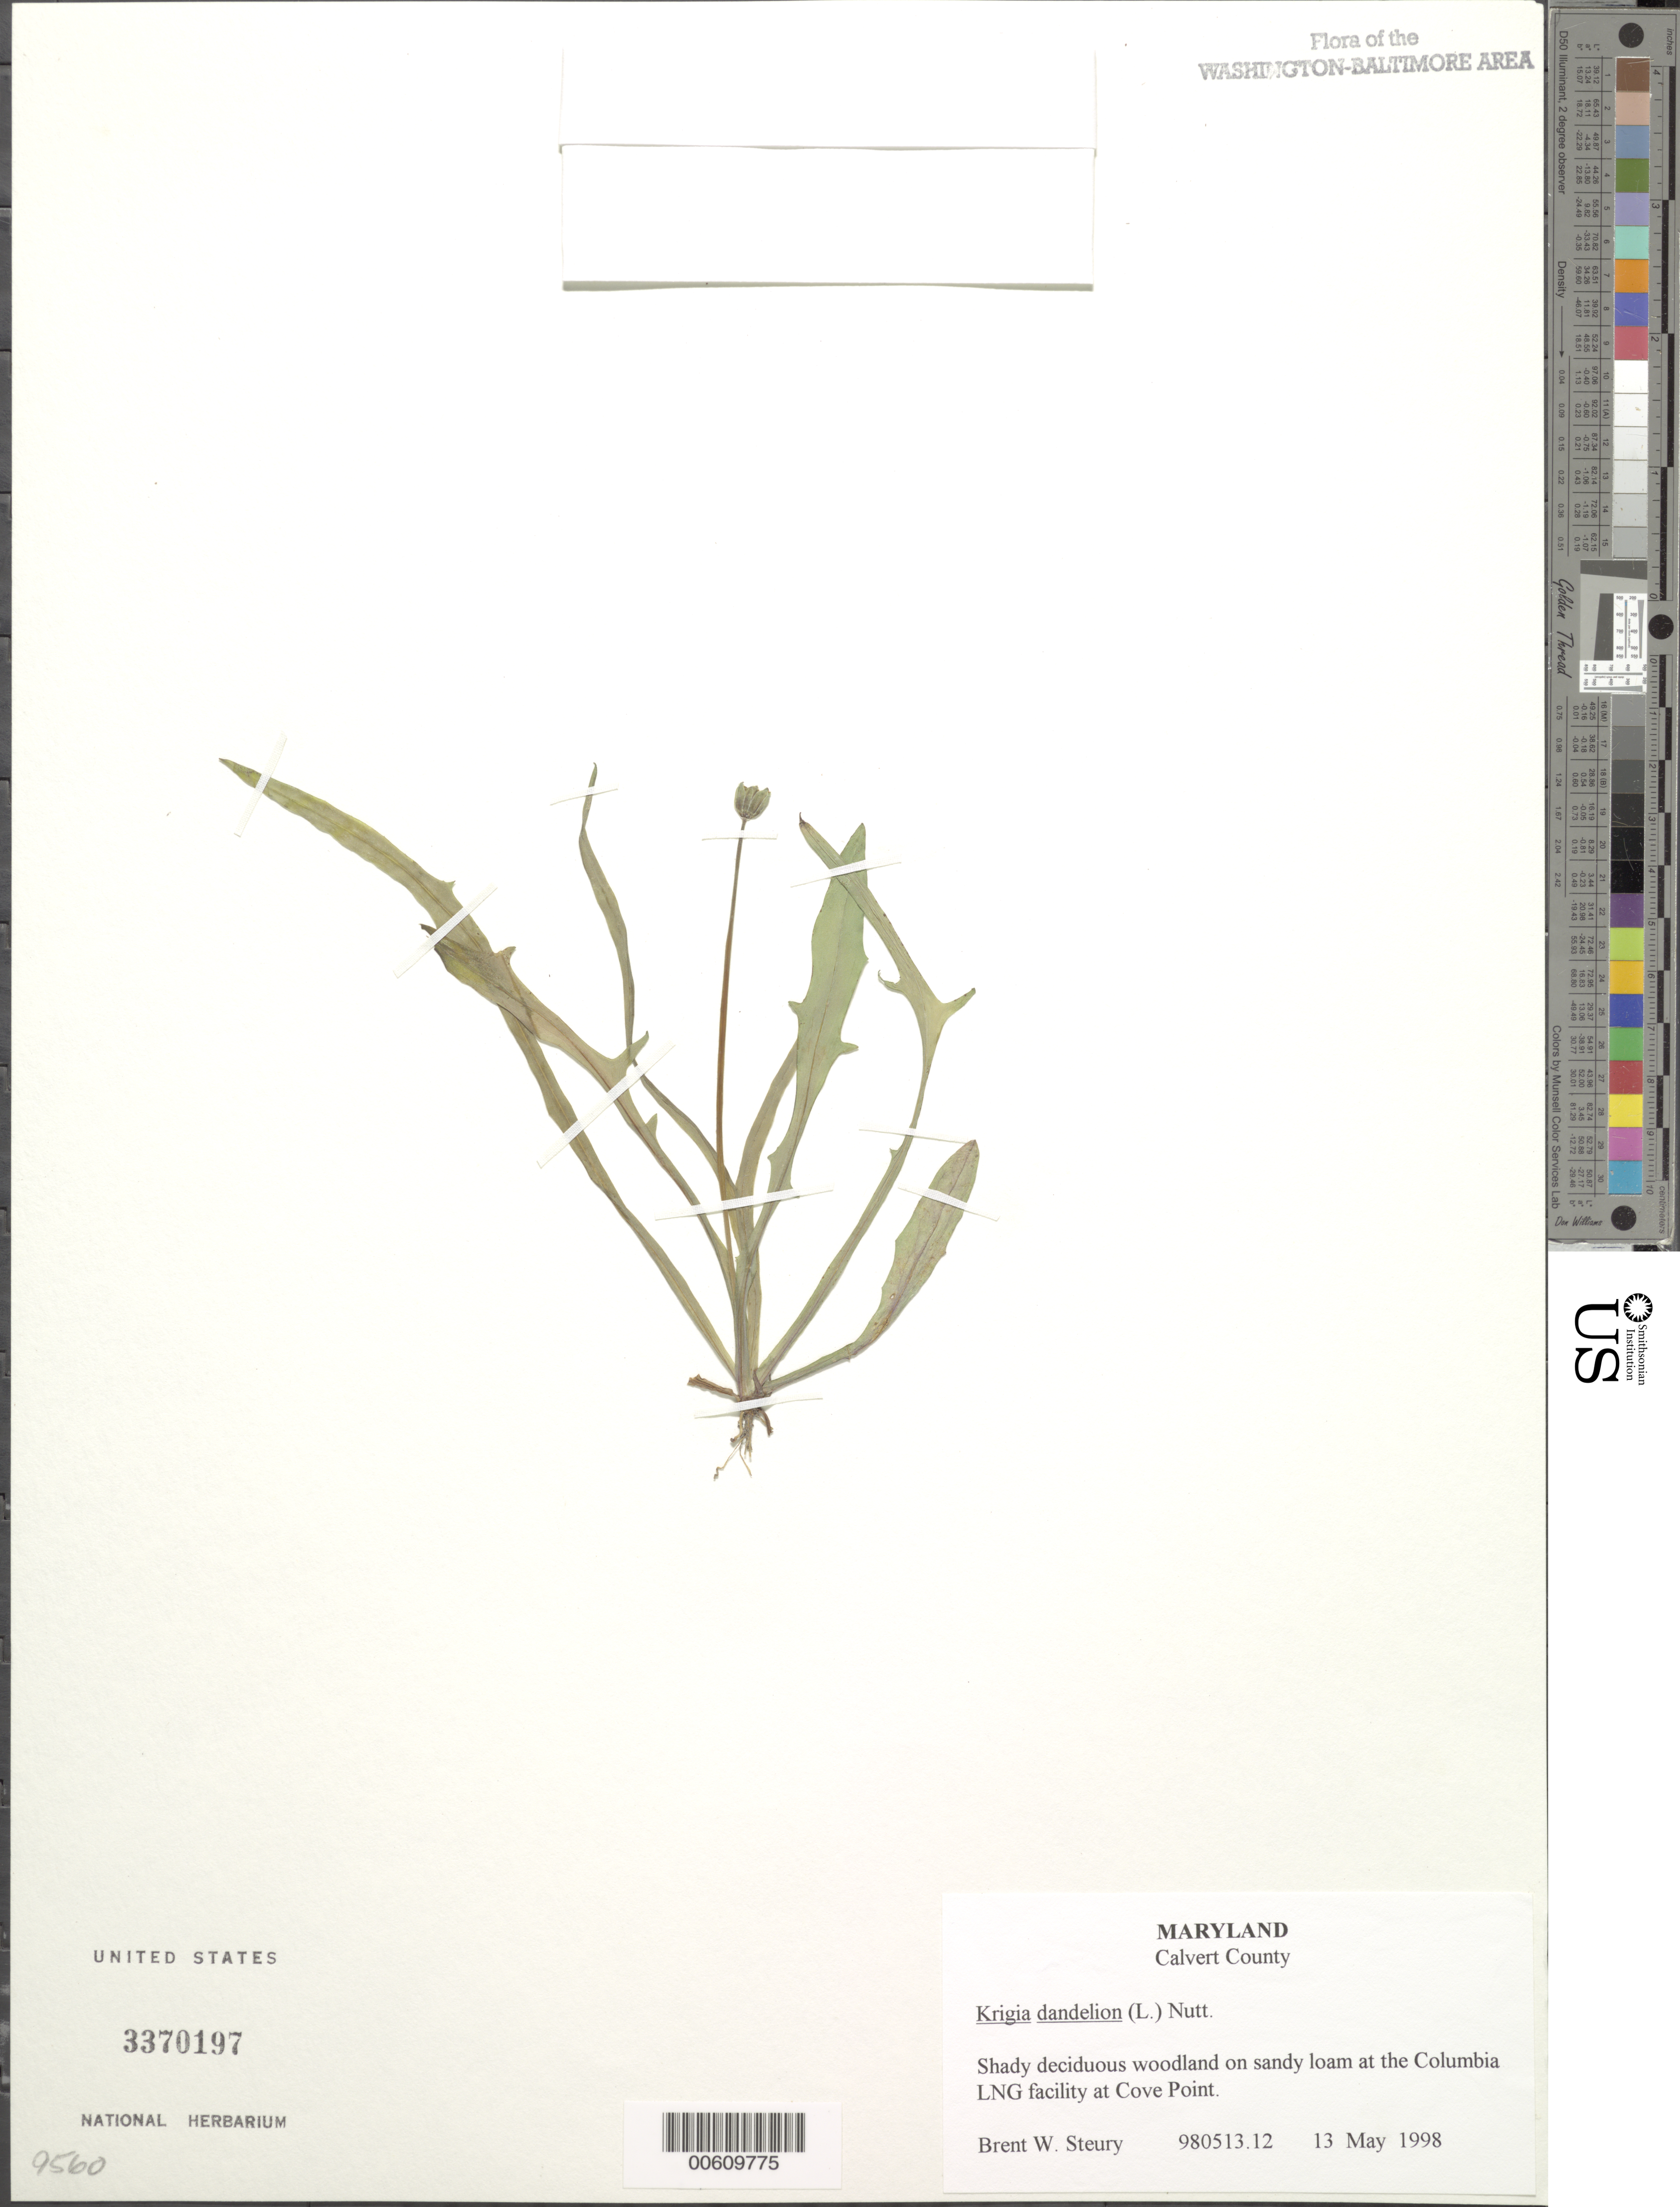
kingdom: Plantae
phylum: Tracheophyta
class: Magnoliopsida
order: Asterales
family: Asteraceae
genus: Krigia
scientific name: Krigia dandelion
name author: (L.) Nutt.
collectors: B. Steury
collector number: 980513.12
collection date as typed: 13 May 1998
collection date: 1998-05-13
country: United States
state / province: Maryland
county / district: Calvert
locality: Columbia Long Facility at Cove Point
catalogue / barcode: US 3370197